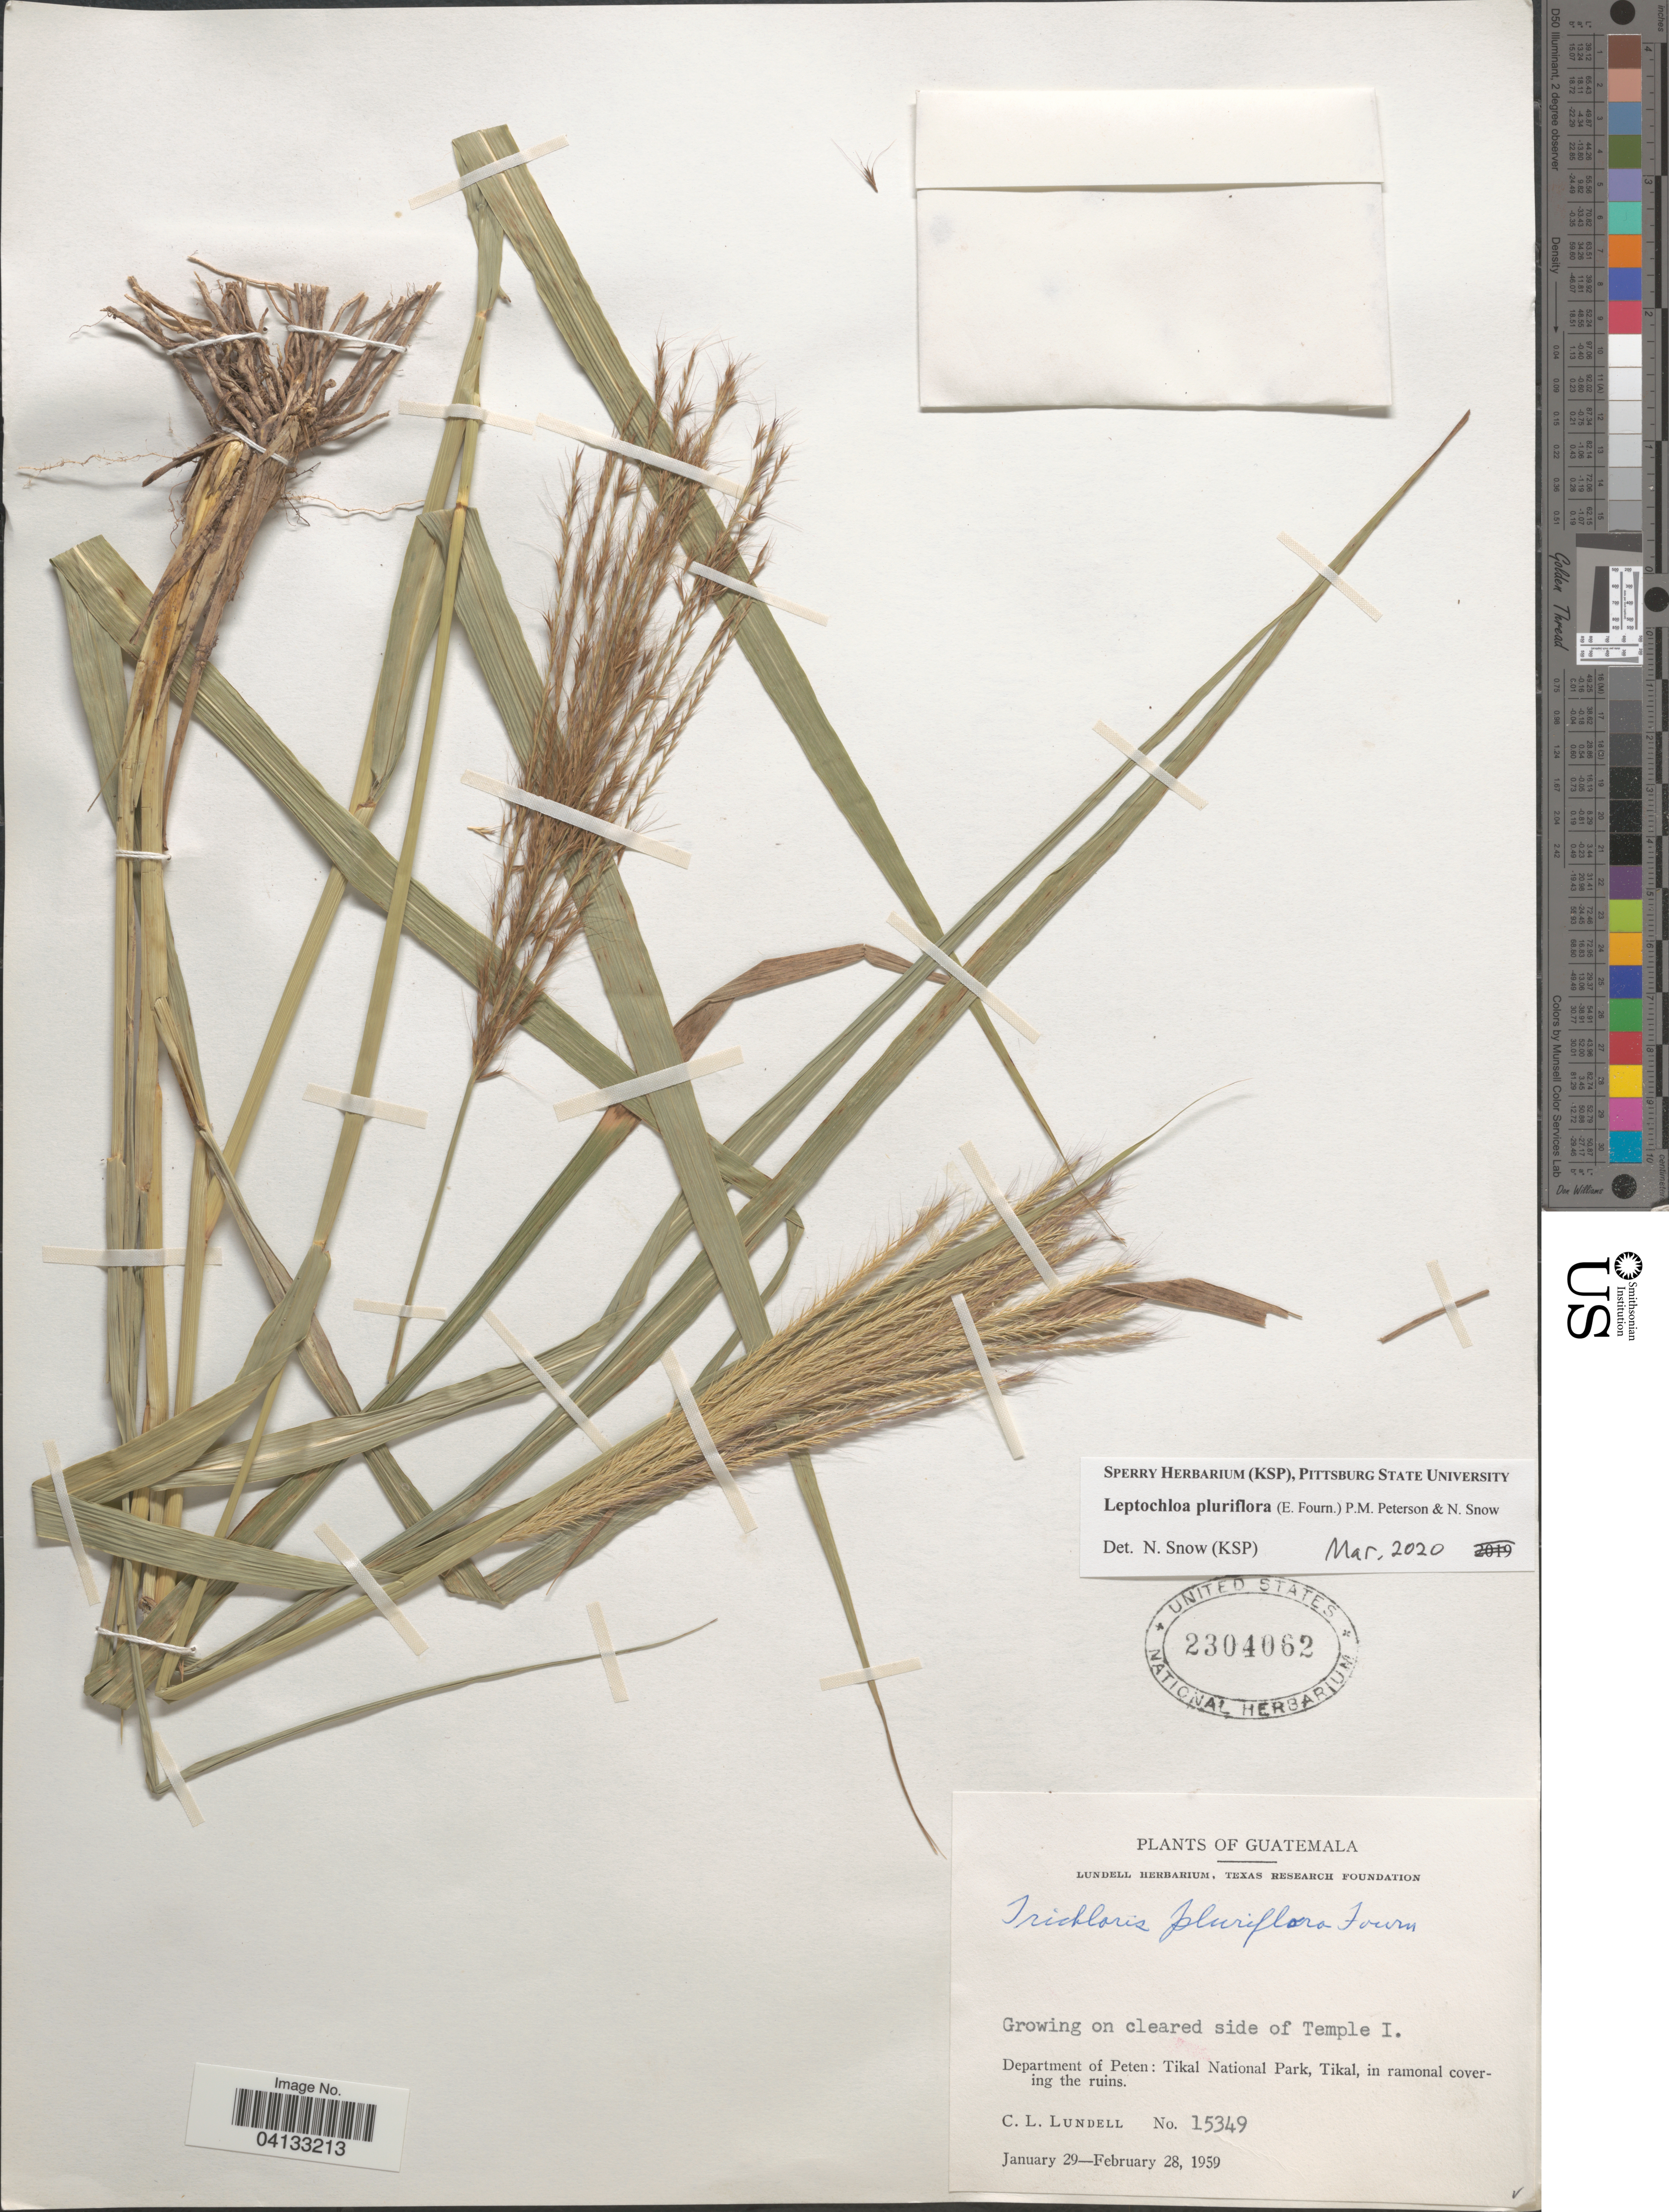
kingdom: Plantae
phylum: Tracheophyta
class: Liliopsida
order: Poales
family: Poaceae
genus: Leptochloa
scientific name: Leptochloa pluriflora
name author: (E. Fourn.) P.M. Peterson & N. Snow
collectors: C. L. Lundell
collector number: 15349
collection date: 1959-01-29/1959-02-28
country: Guatemala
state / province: El Peten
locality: Temple I. Department of Peten: Tikal National Park, Tikal, in ramonal covering the ruins.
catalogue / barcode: US 2304062